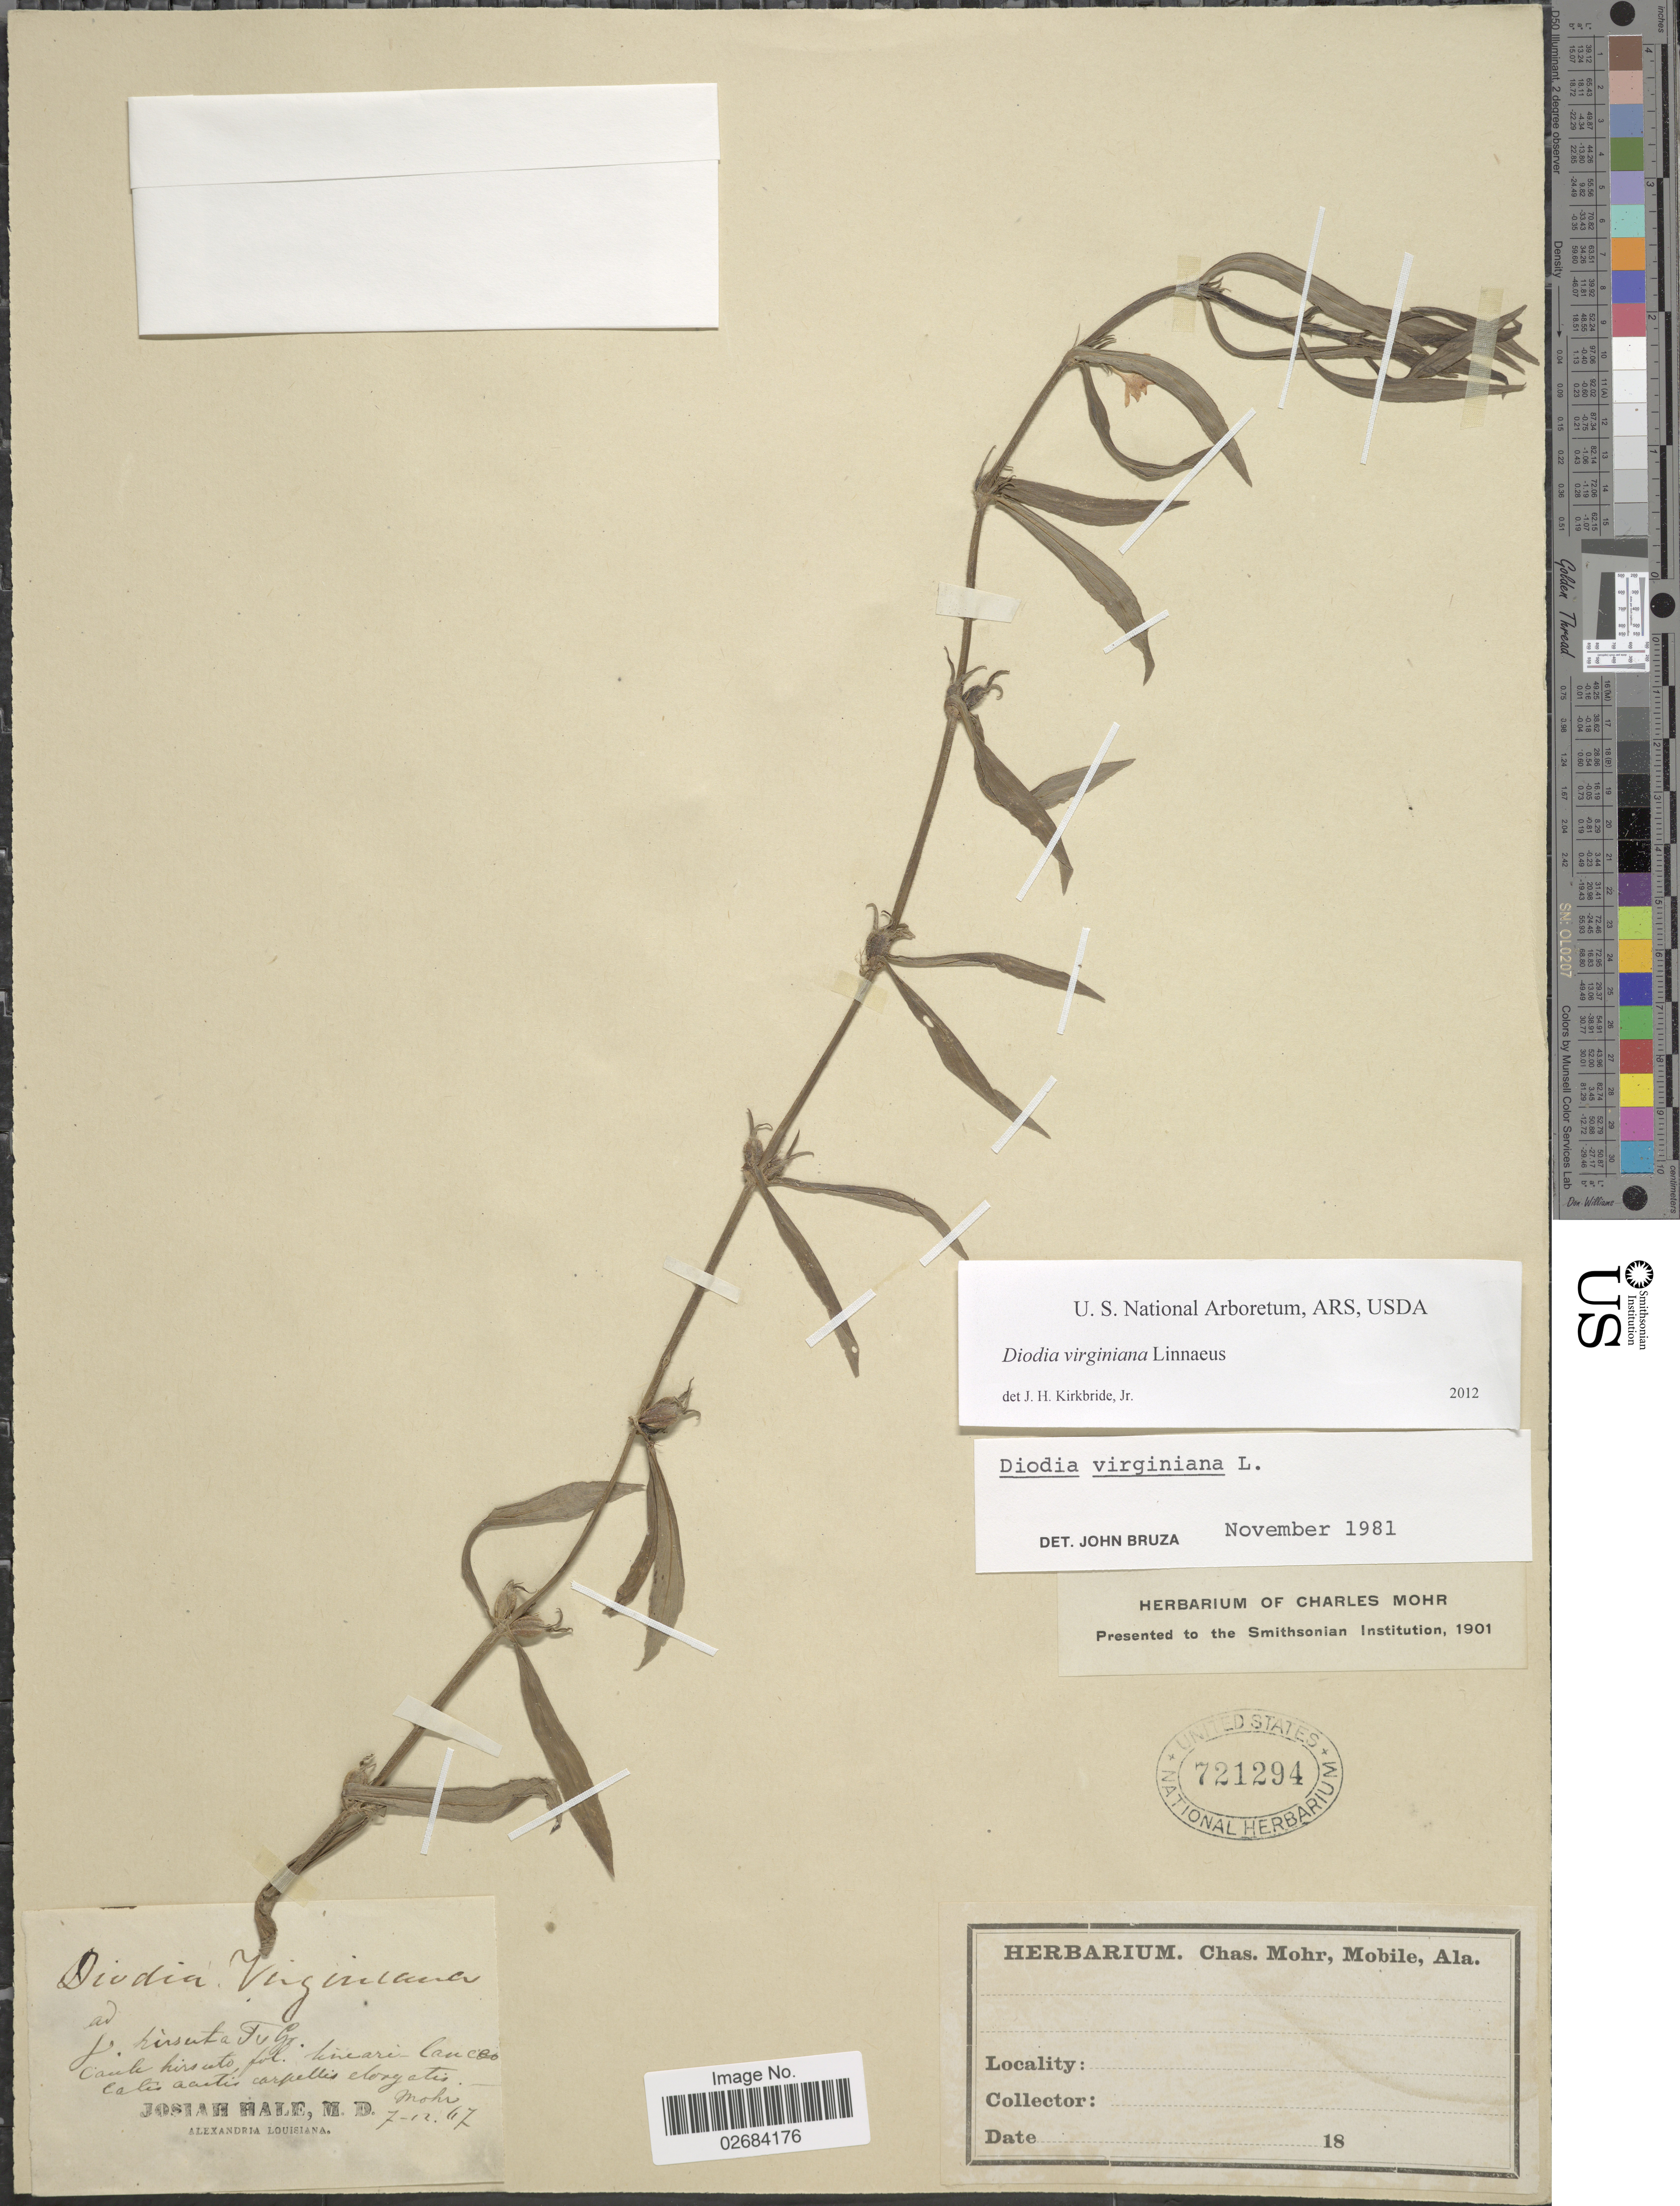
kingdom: Plantae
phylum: Tracheophyta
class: Magnoliopsida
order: Gentianales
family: Rubiaceae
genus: Diodia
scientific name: Diodia virginiana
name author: L.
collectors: J. Hale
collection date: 1867-07-12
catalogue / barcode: US 721294